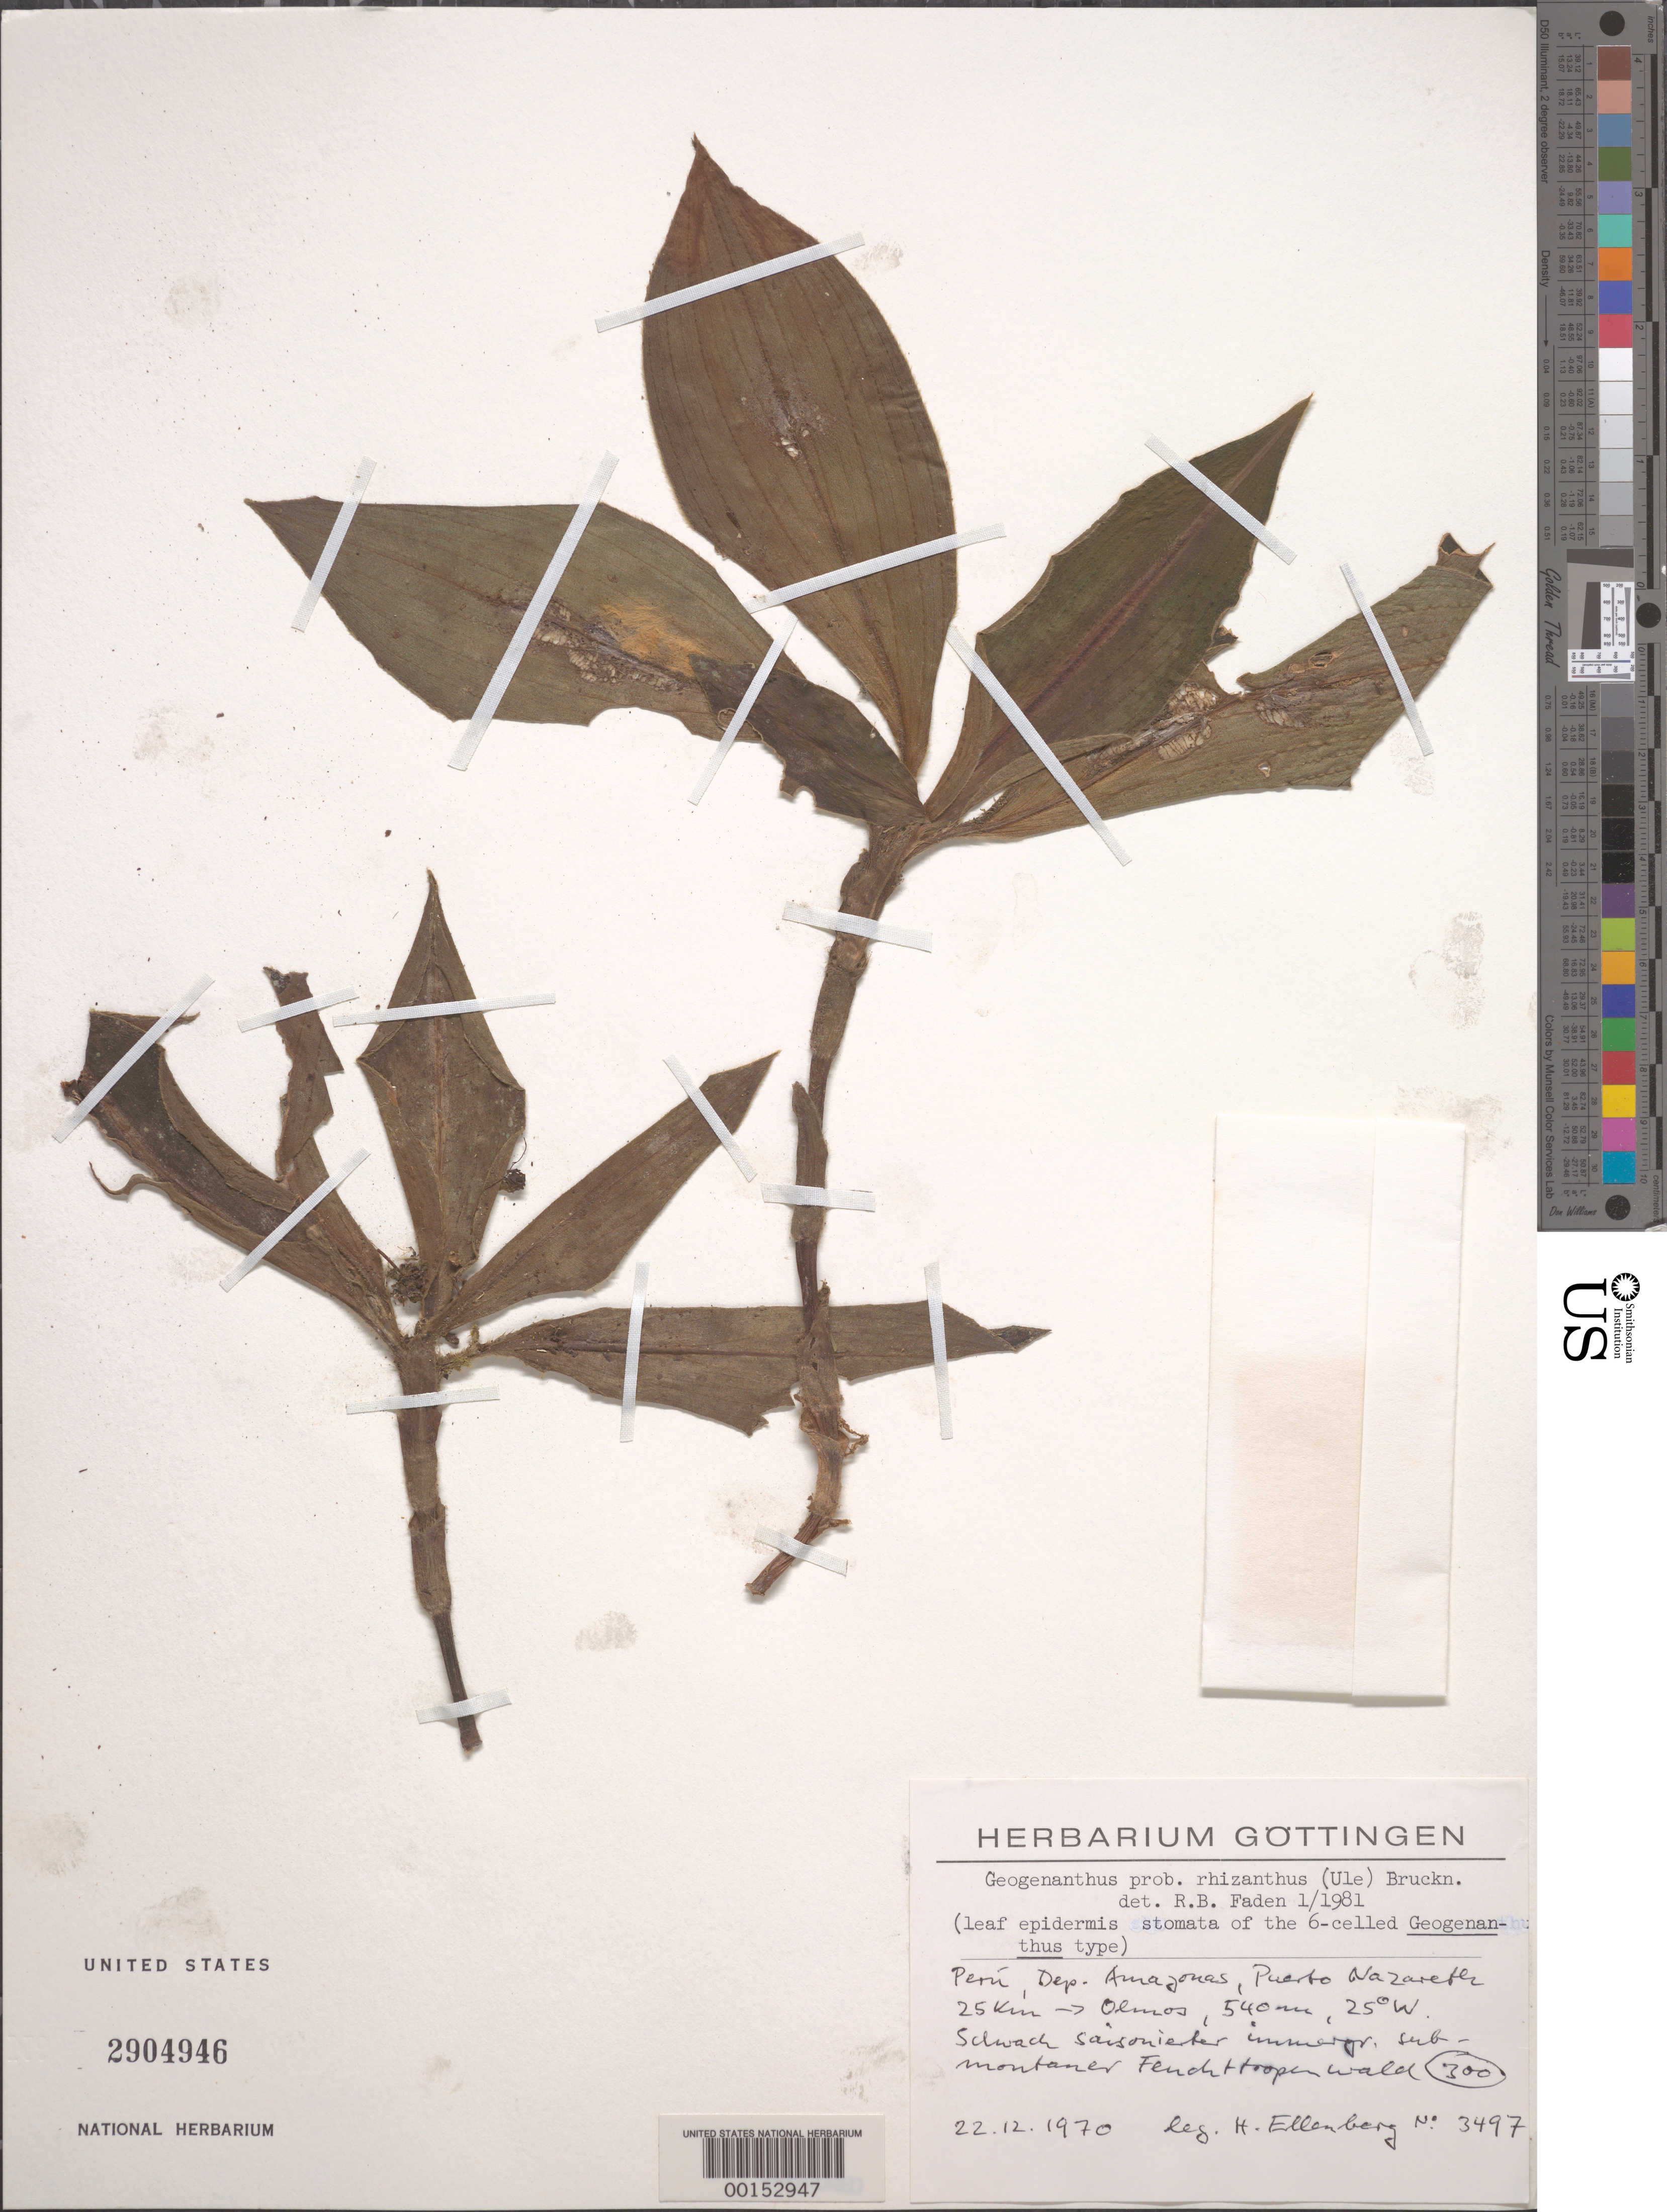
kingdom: Plantae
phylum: Tracheophyta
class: Liliopsida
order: Commelinales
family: Commelinaceae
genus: Geogenanthus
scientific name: Geogenanthus rhizanthus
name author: (Ule) G. Brückn.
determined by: Faden, Robert B., (US), Smithsonian Institution - National Museum of Natural History (UNITED STATES)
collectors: H. Ellenberg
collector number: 3497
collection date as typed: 22 Dec 1970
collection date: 1970-12-22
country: Peru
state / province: Amazonas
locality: Puerto Nazaretes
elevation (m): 540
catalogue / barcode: US 2904946